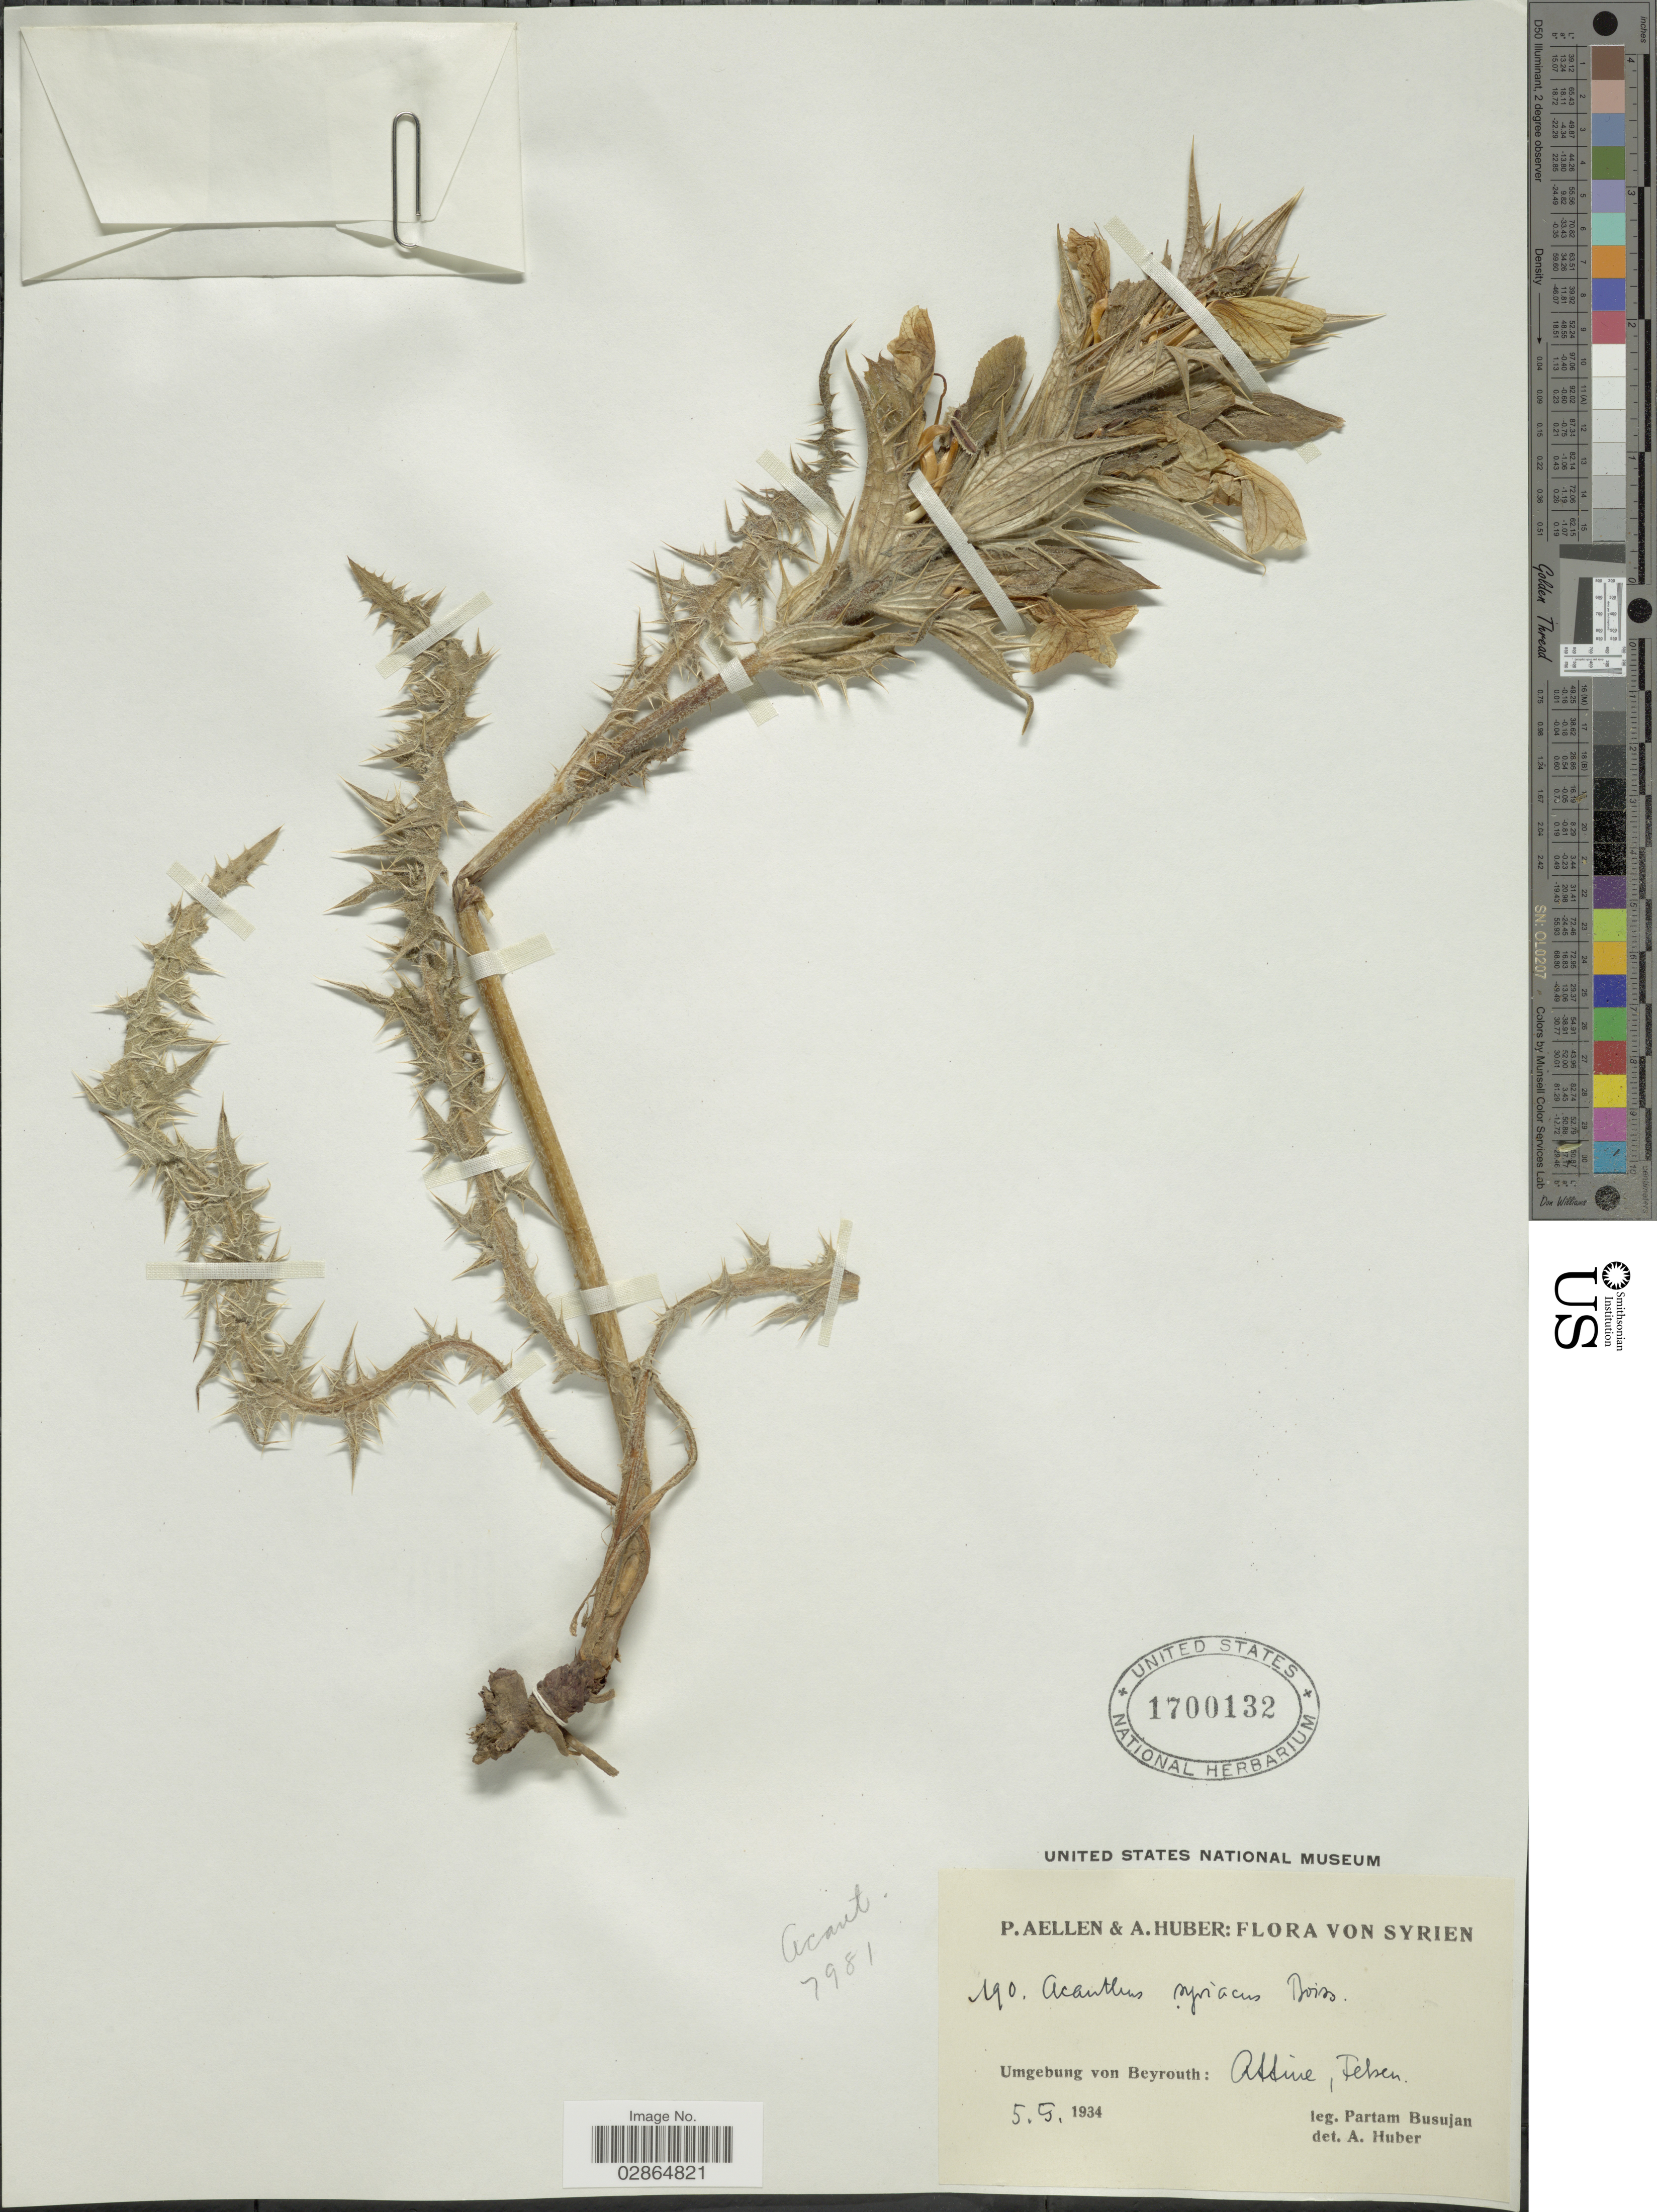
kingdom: Plantae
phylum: Tracheophyta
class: Magnoliopsida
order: Lamiales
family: Acanthaceae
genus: Acanthus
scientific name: Acanthus syriacus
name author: Boiss.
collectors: P. Busujan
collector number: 190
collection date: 1934-09-05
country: Syria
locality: Umgebung von Beyrouth: Attine, Telsen.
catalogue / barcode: US 1700132